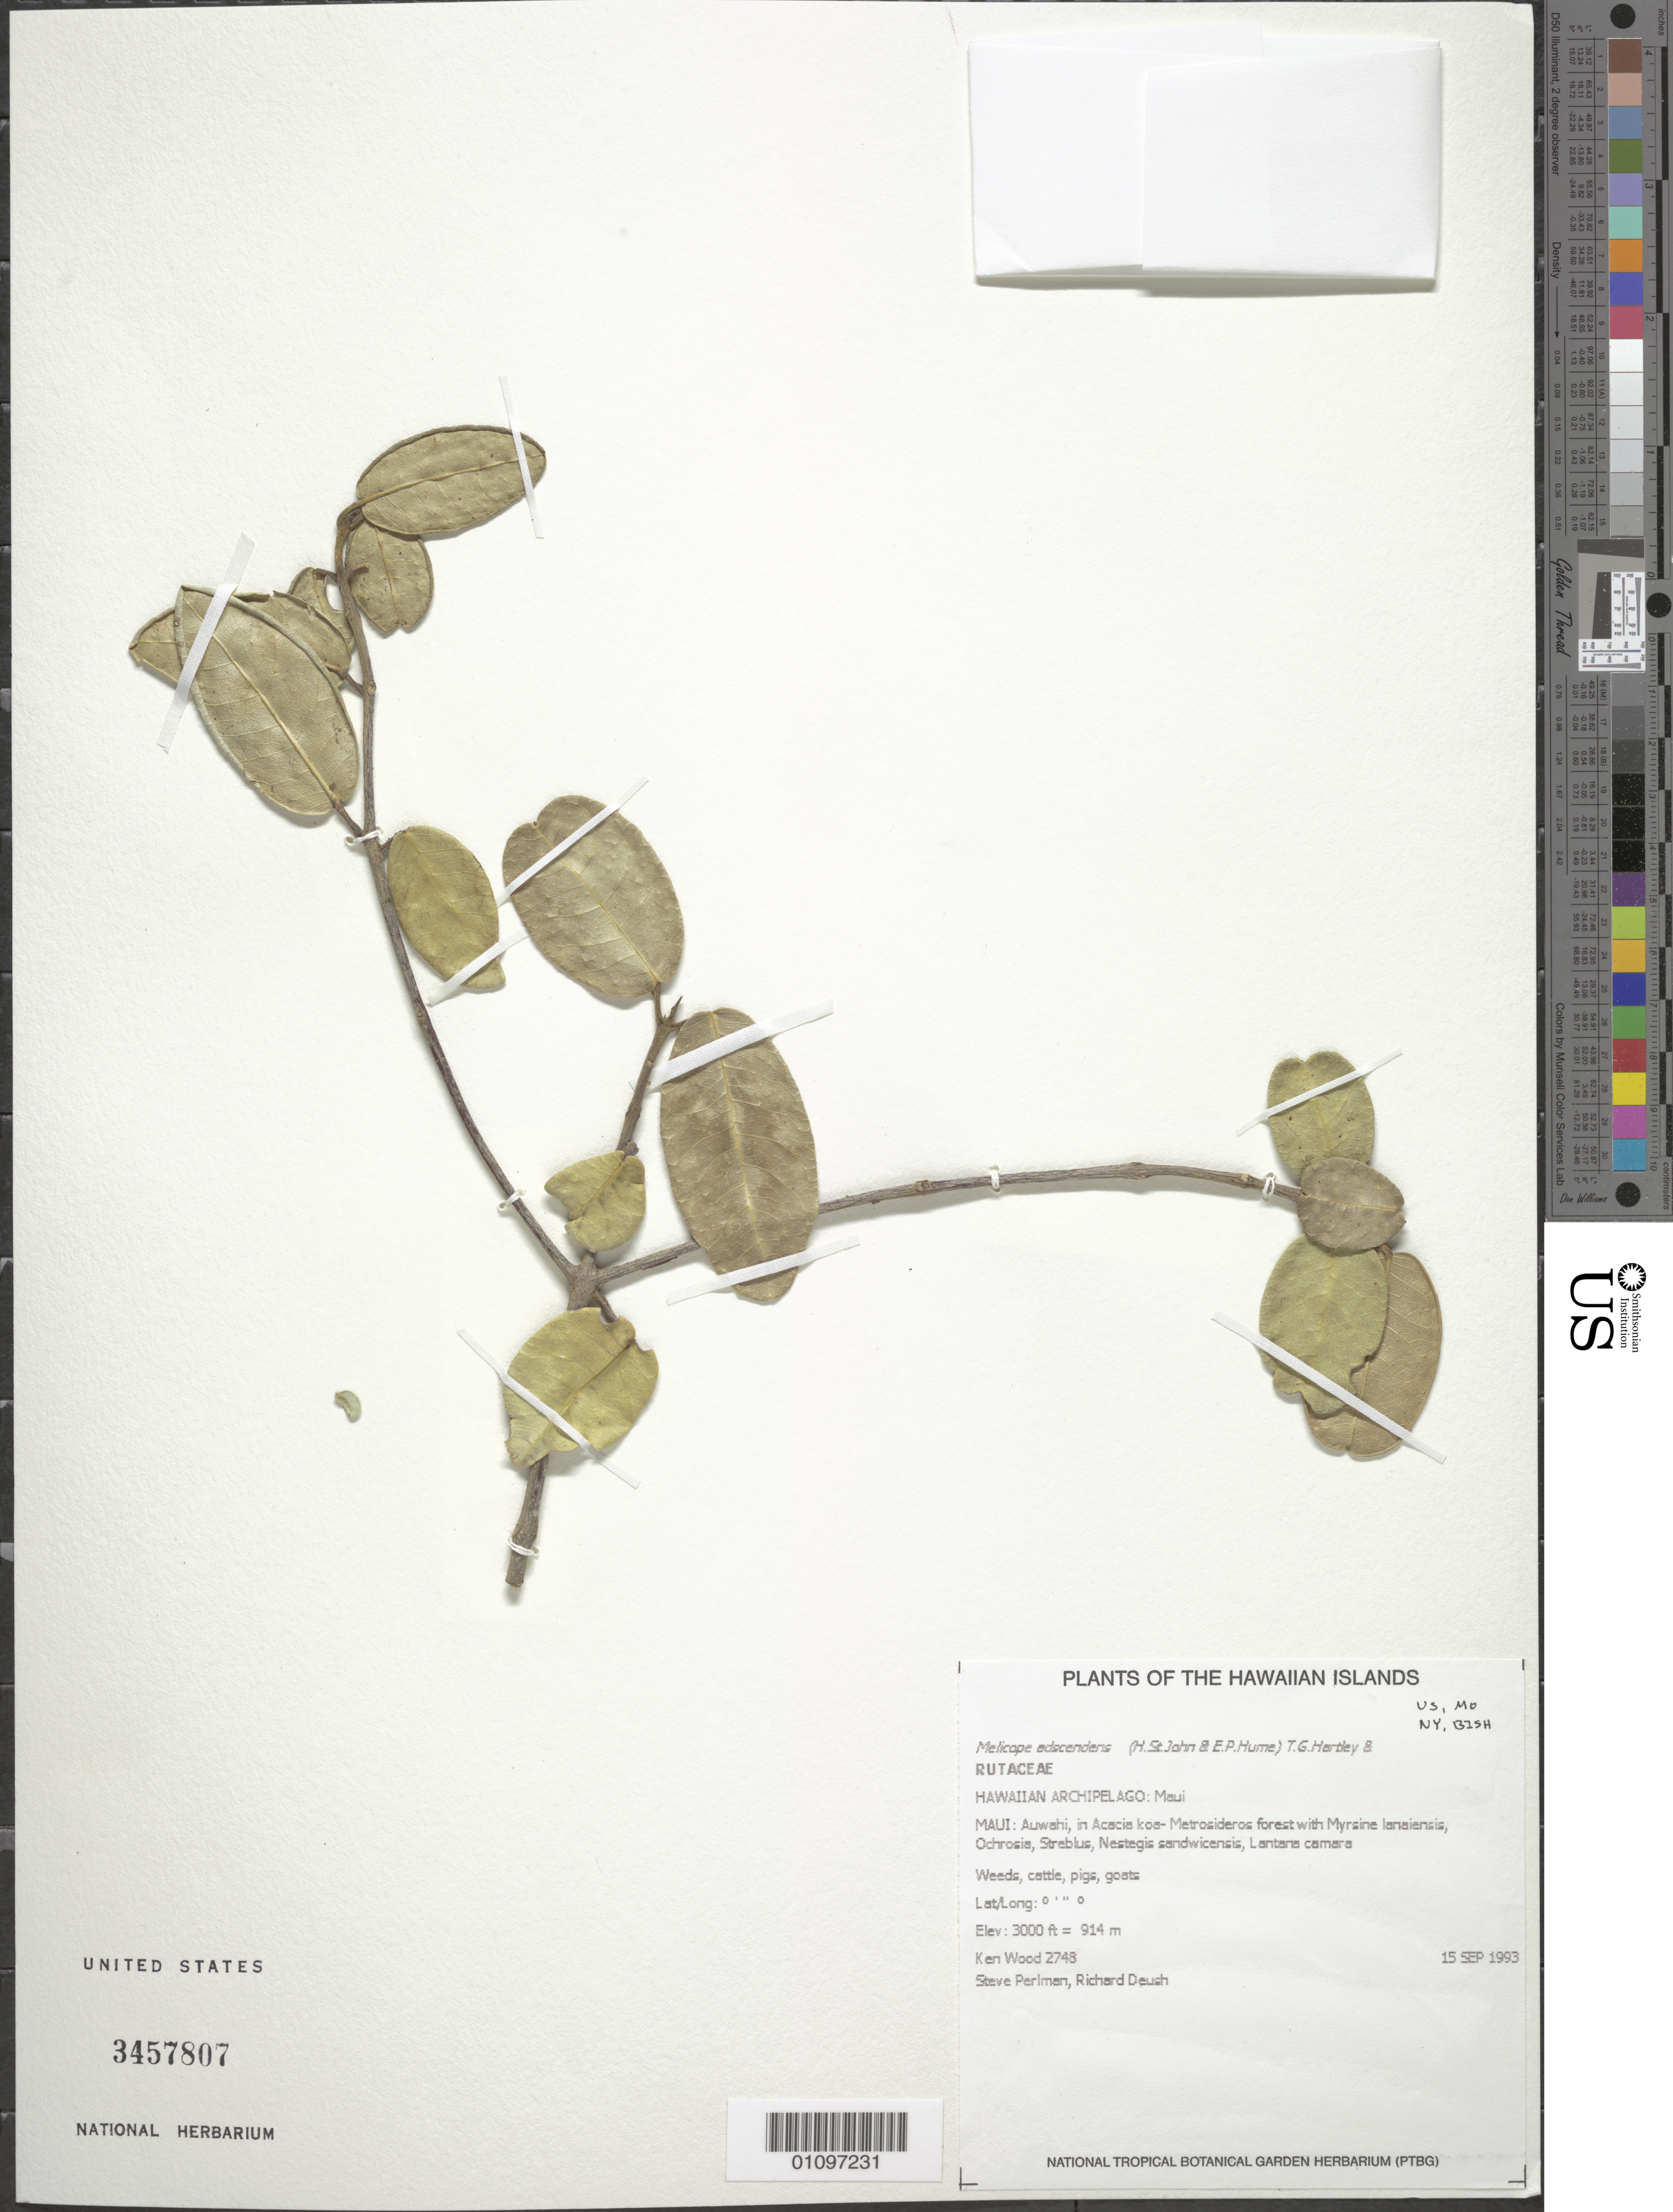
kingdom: Plantae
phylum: Tracheophyta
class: Magnoliopsida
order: Sapindales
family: Rutaceae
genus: Melicope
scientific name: Melicope adscendens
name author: (H. St. John & E.P. Hume) T.G. Hartley & B.C. Stone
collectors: K. R. Wood, S. P. Perlman & R. Deush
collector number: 2748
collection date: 1993-09-15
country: United States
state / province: Hawaii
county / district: Maui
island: Maui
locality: Auwahi.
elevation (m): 914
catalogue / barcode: US 3457808